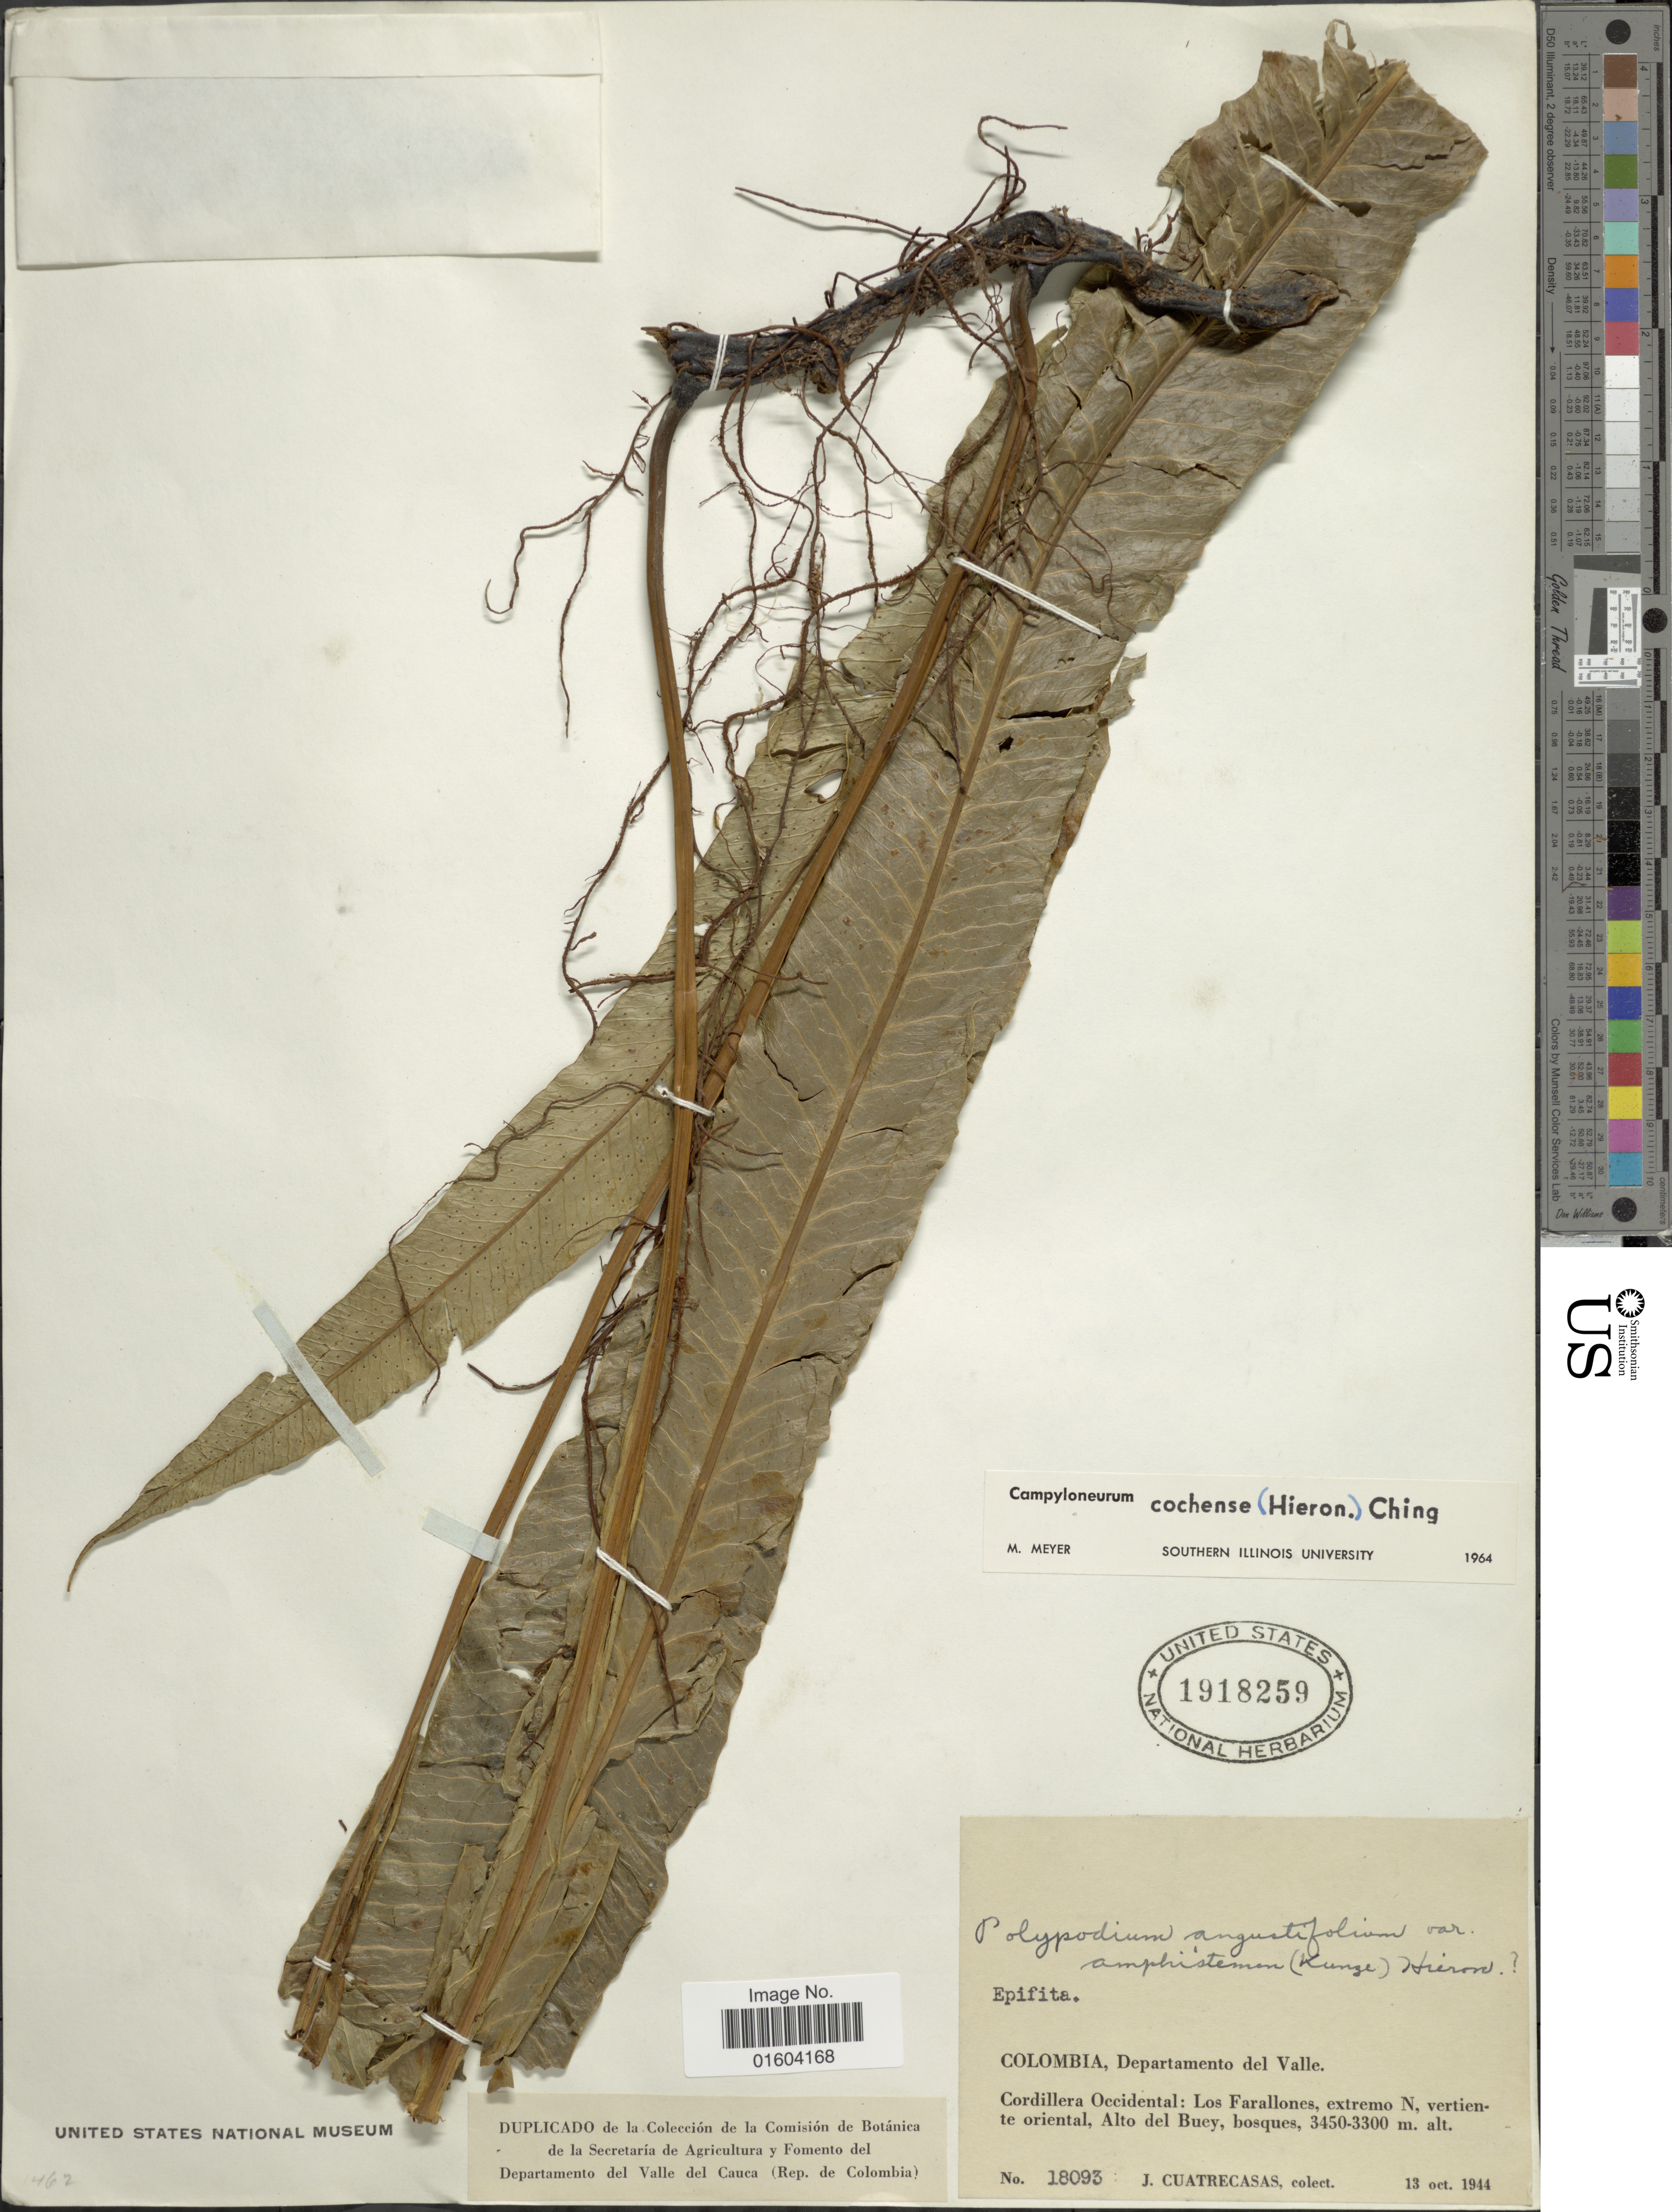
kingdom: Plantae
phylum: Tracheophyta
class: Polypodiopsida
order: Polypodiales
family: Polypodiaceae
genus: Campyloneurum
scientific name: Campyloneurum cochense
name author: (Hieron.) Ching & Farw.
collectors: J. Cuatrecasas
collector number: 18093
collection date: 1944-10-13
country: Colombia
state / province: Valle del Cauca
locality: Colombia, Departamento del Valle. Cordillera Occidental: Los Farallones, extremo, vertiente oriental, LAto del Buey.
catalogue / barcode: US 1918259